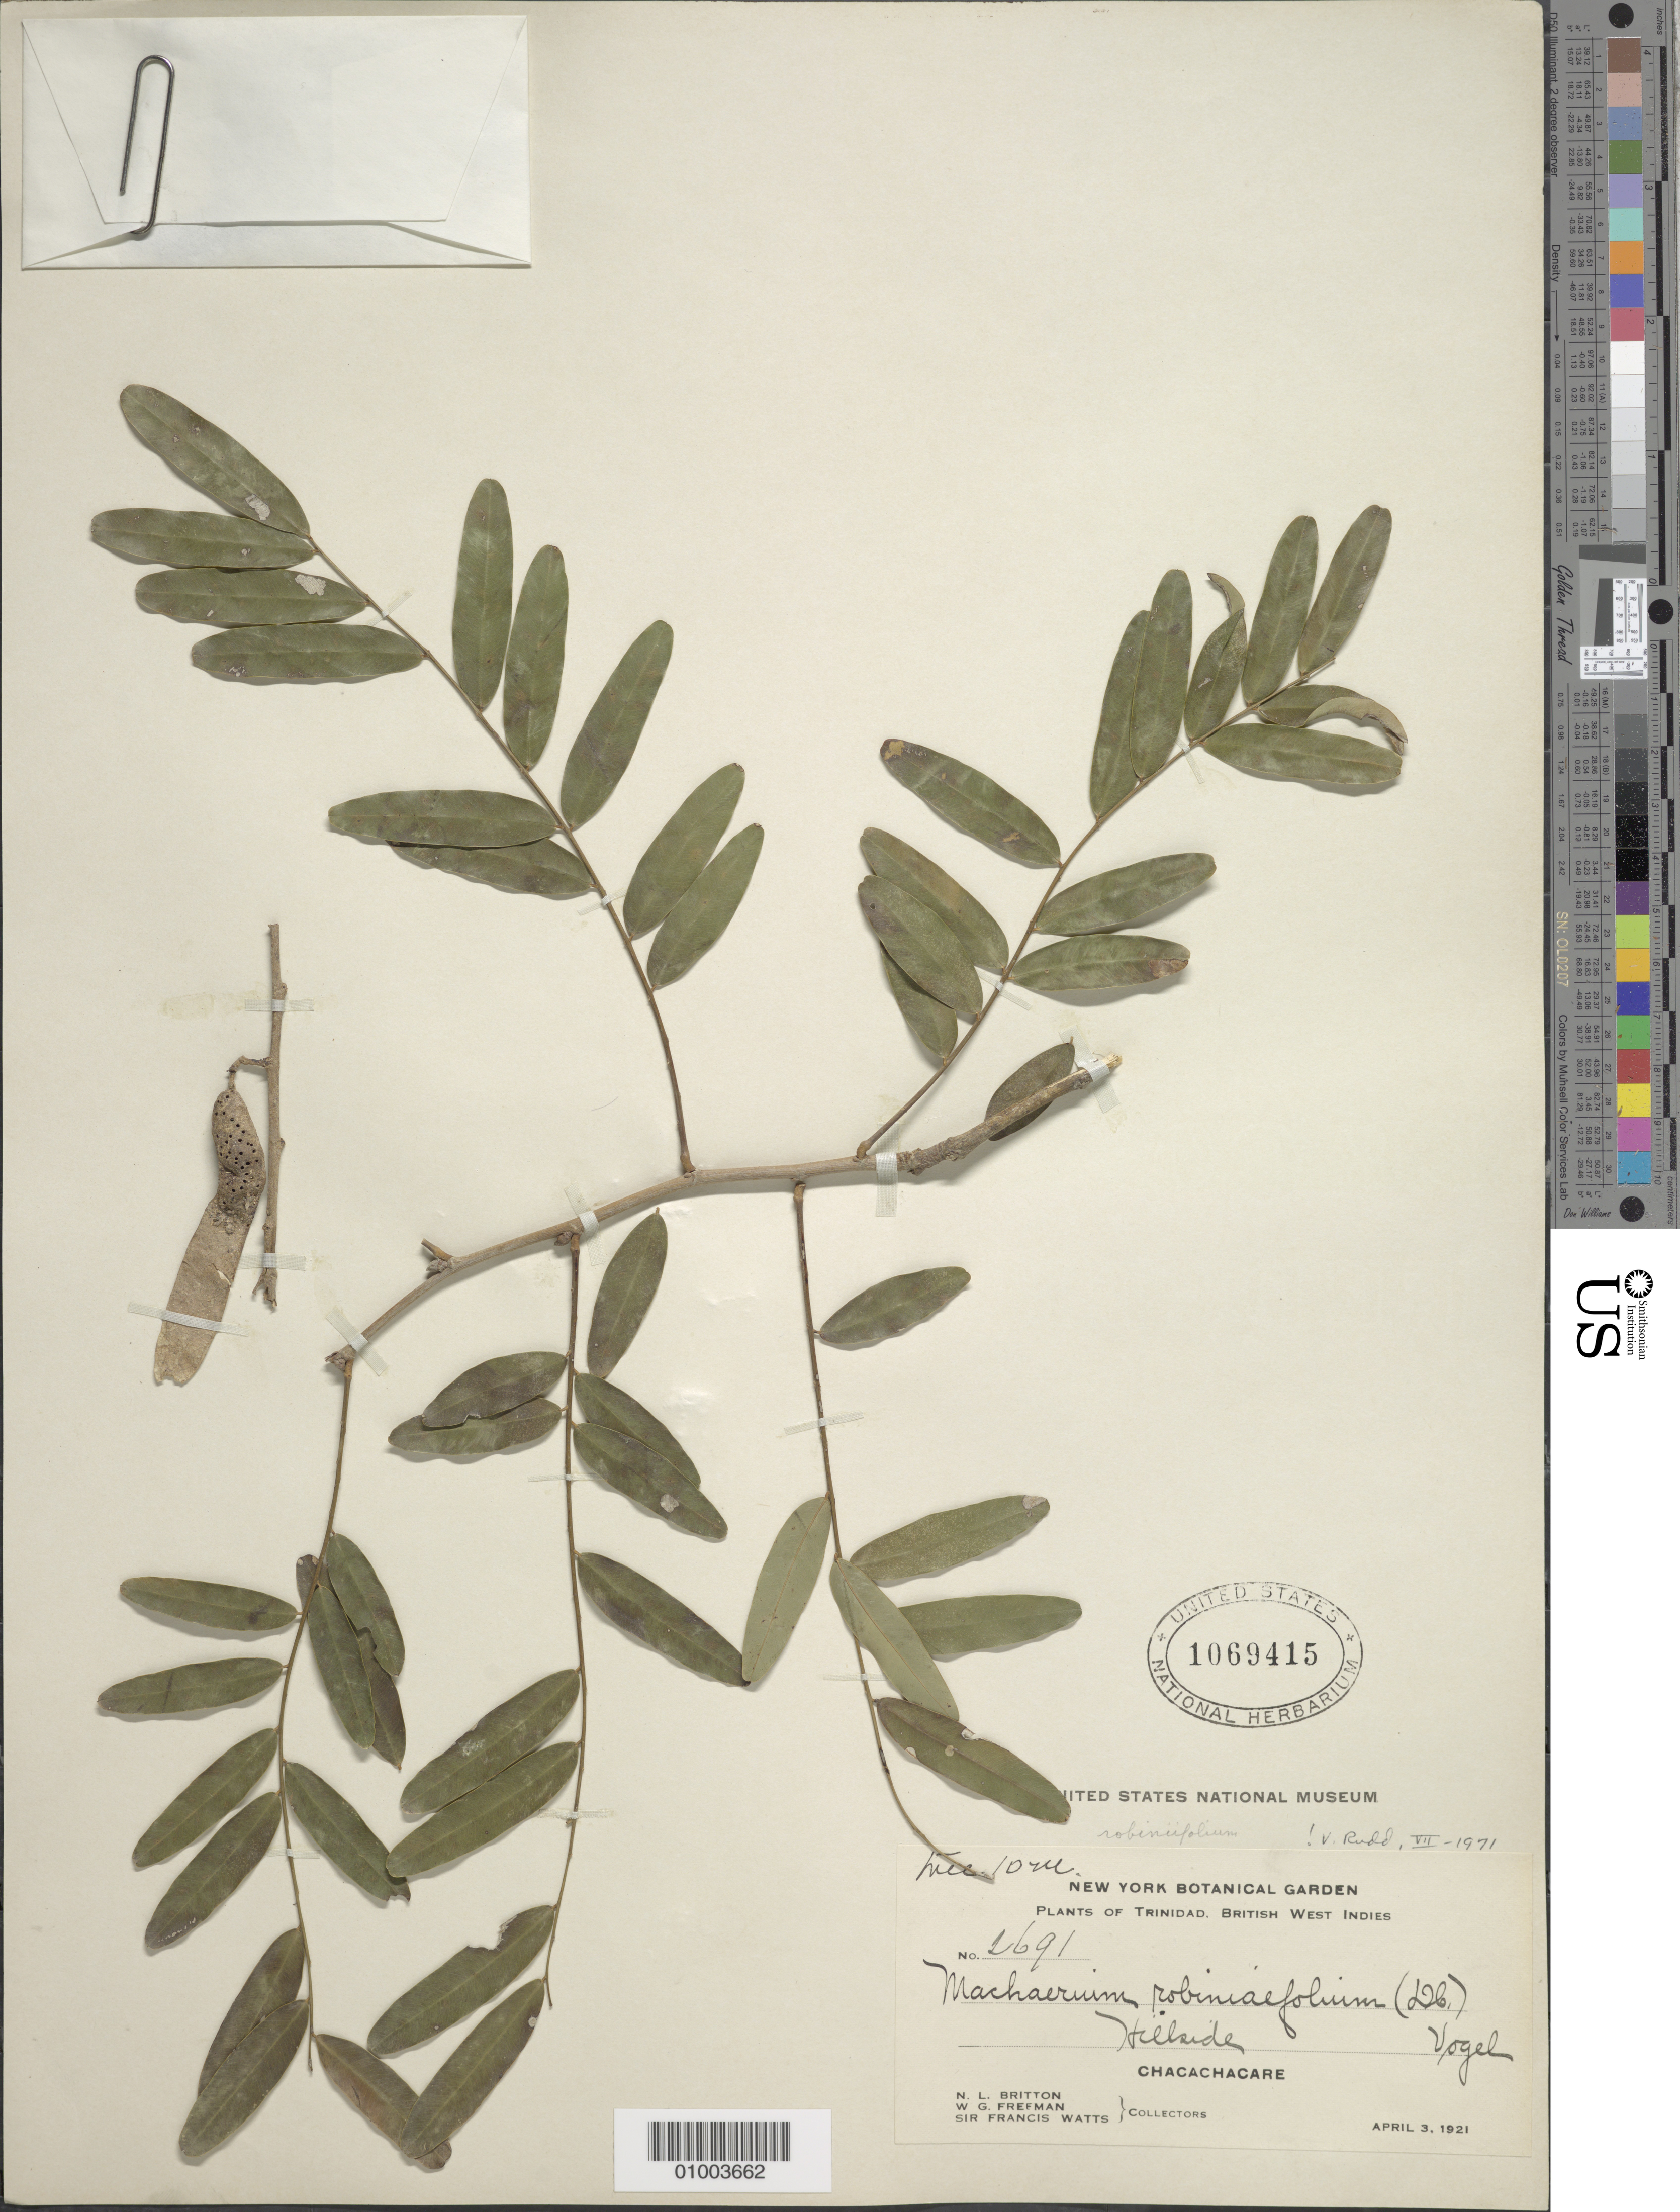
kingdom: Plantae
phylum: Tracheophyta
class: Magnoliopsida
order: Fabales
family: Fabaceae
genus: Machaerium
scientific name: Machaerium robinifolium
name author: (DC.) Vogel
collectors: N. Britton, W. Freeman & F. Watts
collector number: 2691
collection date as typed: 03 Apr 1921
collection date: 1921-04-03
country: Trinidad and Tobago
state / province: Diego Martin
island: Chacachacare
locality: Chacachacare.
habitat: Hillside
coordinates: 0 N, 0 E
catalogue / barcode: US 1069415